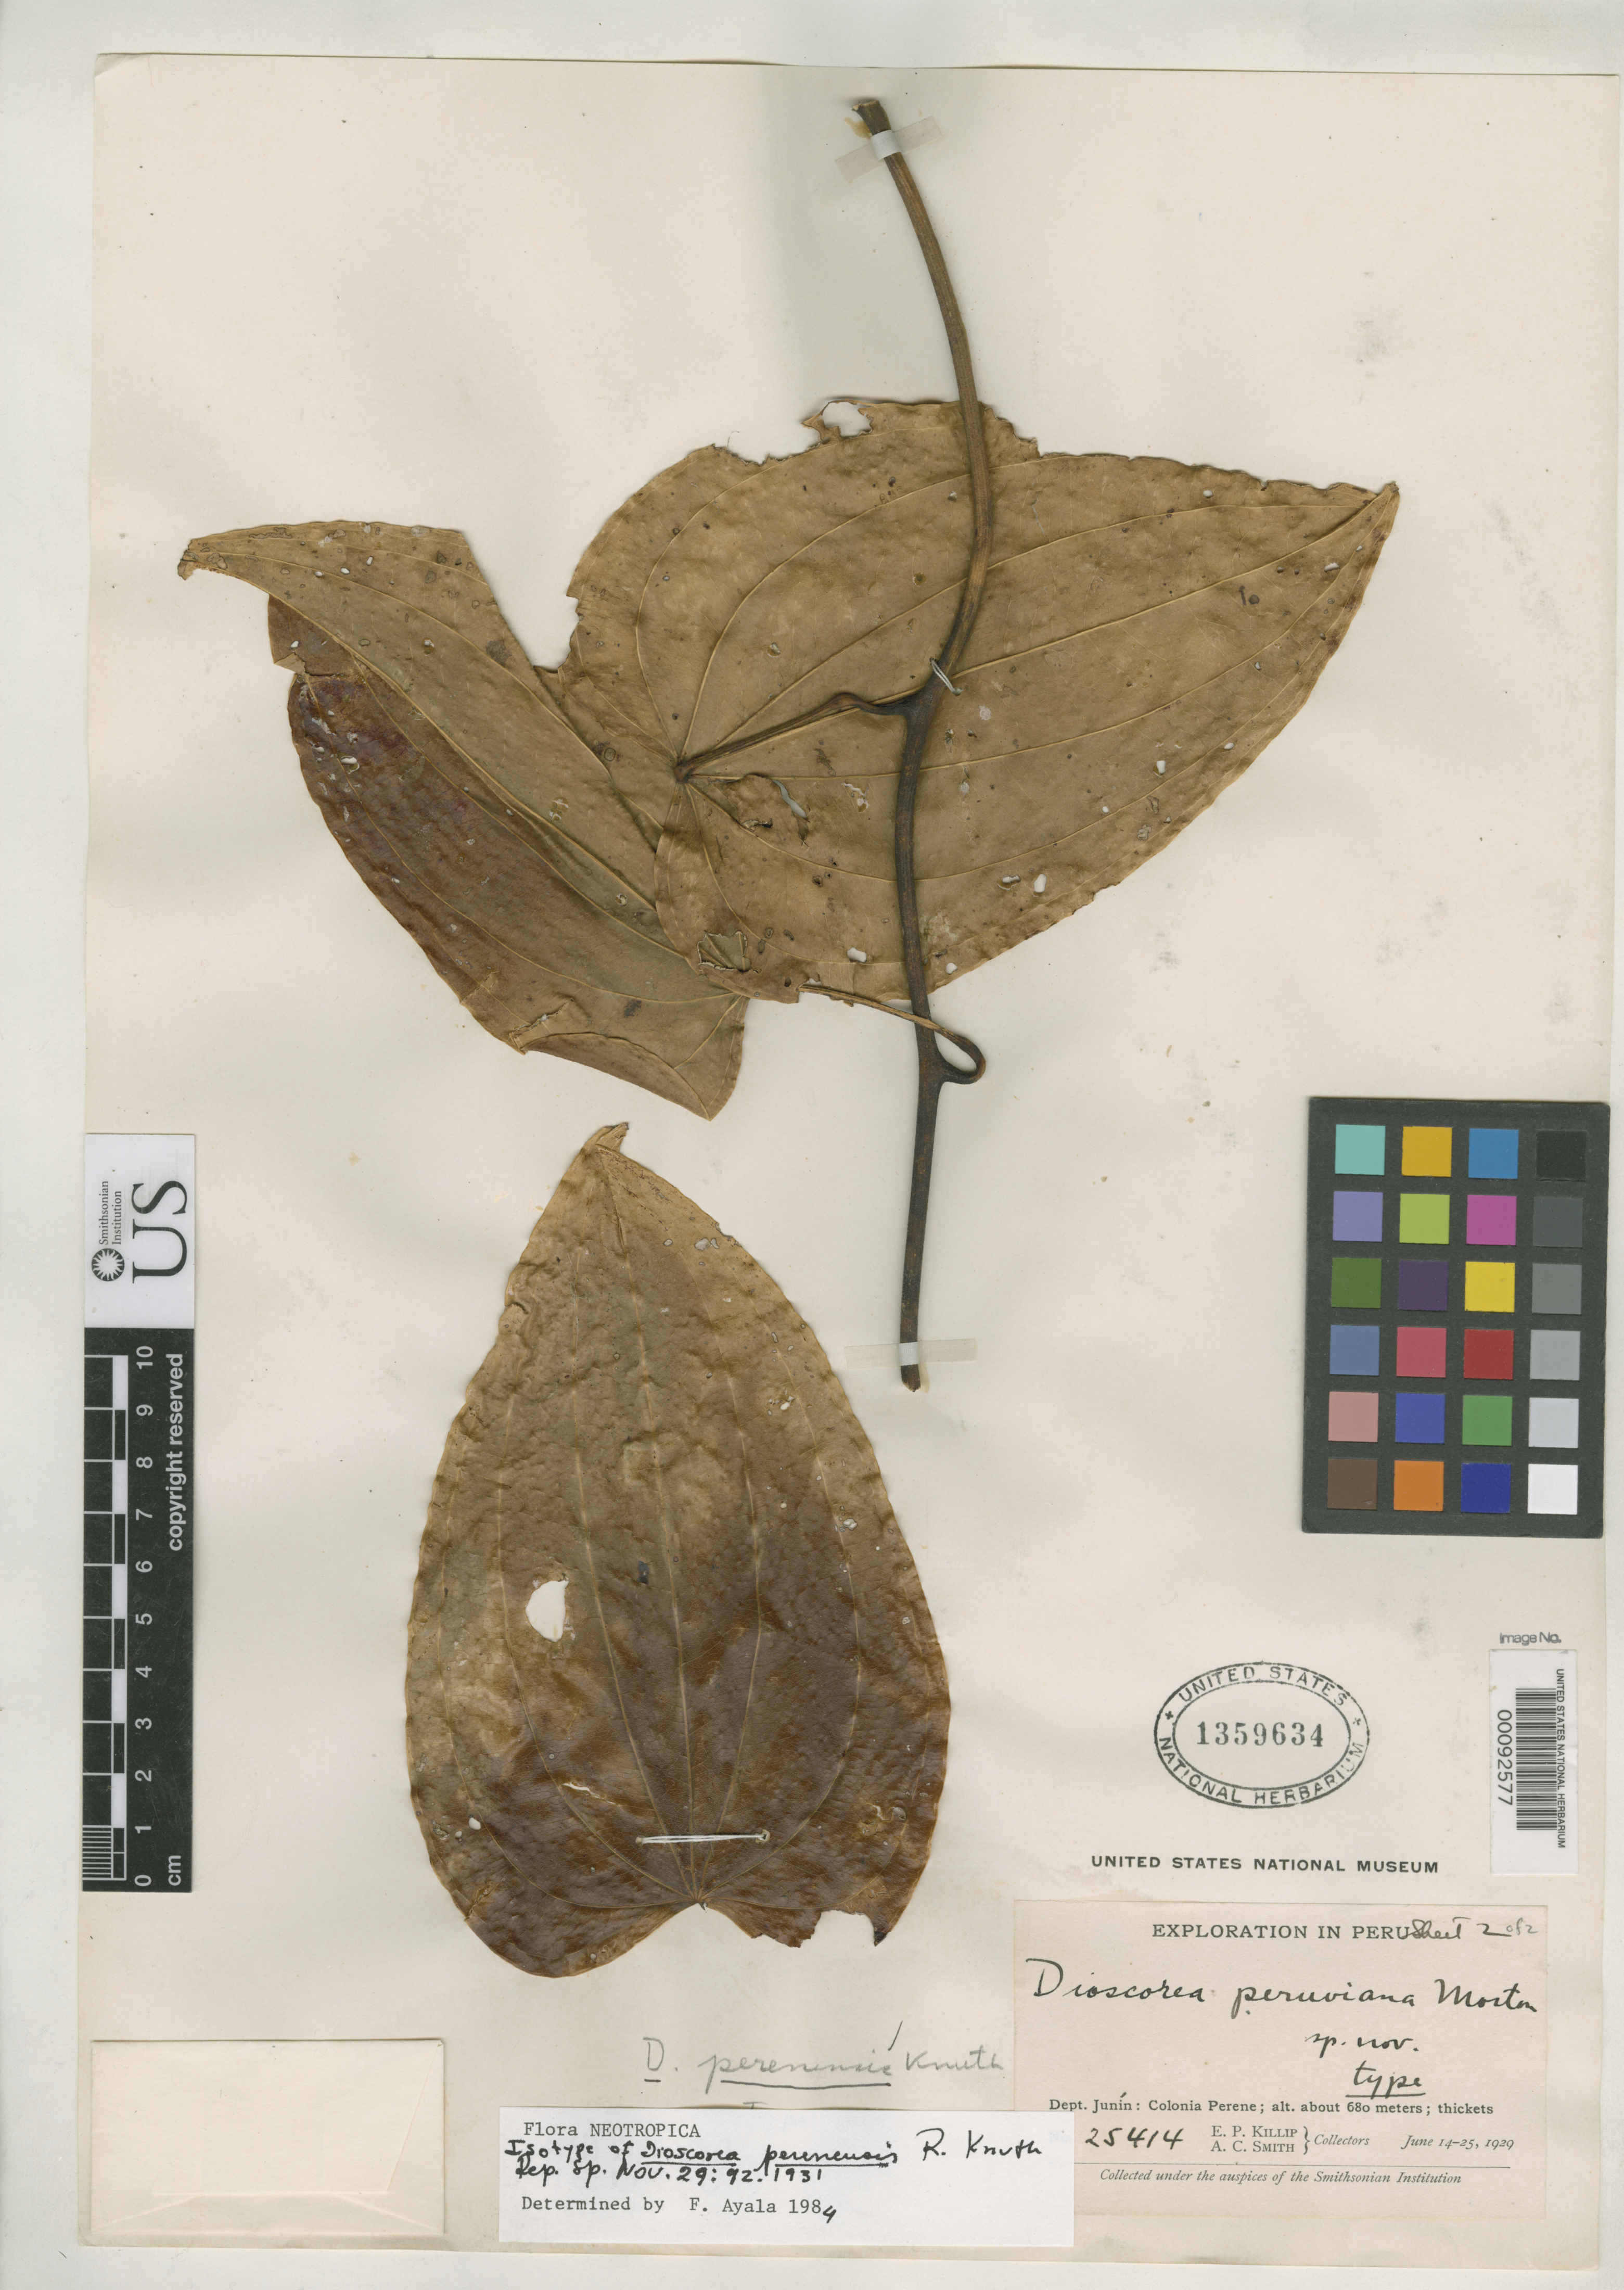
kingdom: Plantae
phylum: Tracheophyta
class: Liliopsida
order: Dioscoreales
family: Dioscoreaceae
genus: Dioscorea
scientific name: Dioscorea perenensis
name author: R. Knuth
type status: Isotype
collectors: E. P. Killip & A. C. Smith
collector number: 25414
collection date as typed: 14 Jun 1929 to 25 Jun 1929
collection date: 1929-06-14/1929-06-25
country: Peru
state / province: Junín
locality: Colonia Perene.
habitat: Thickets.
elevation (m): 680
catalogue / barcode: US 1359634